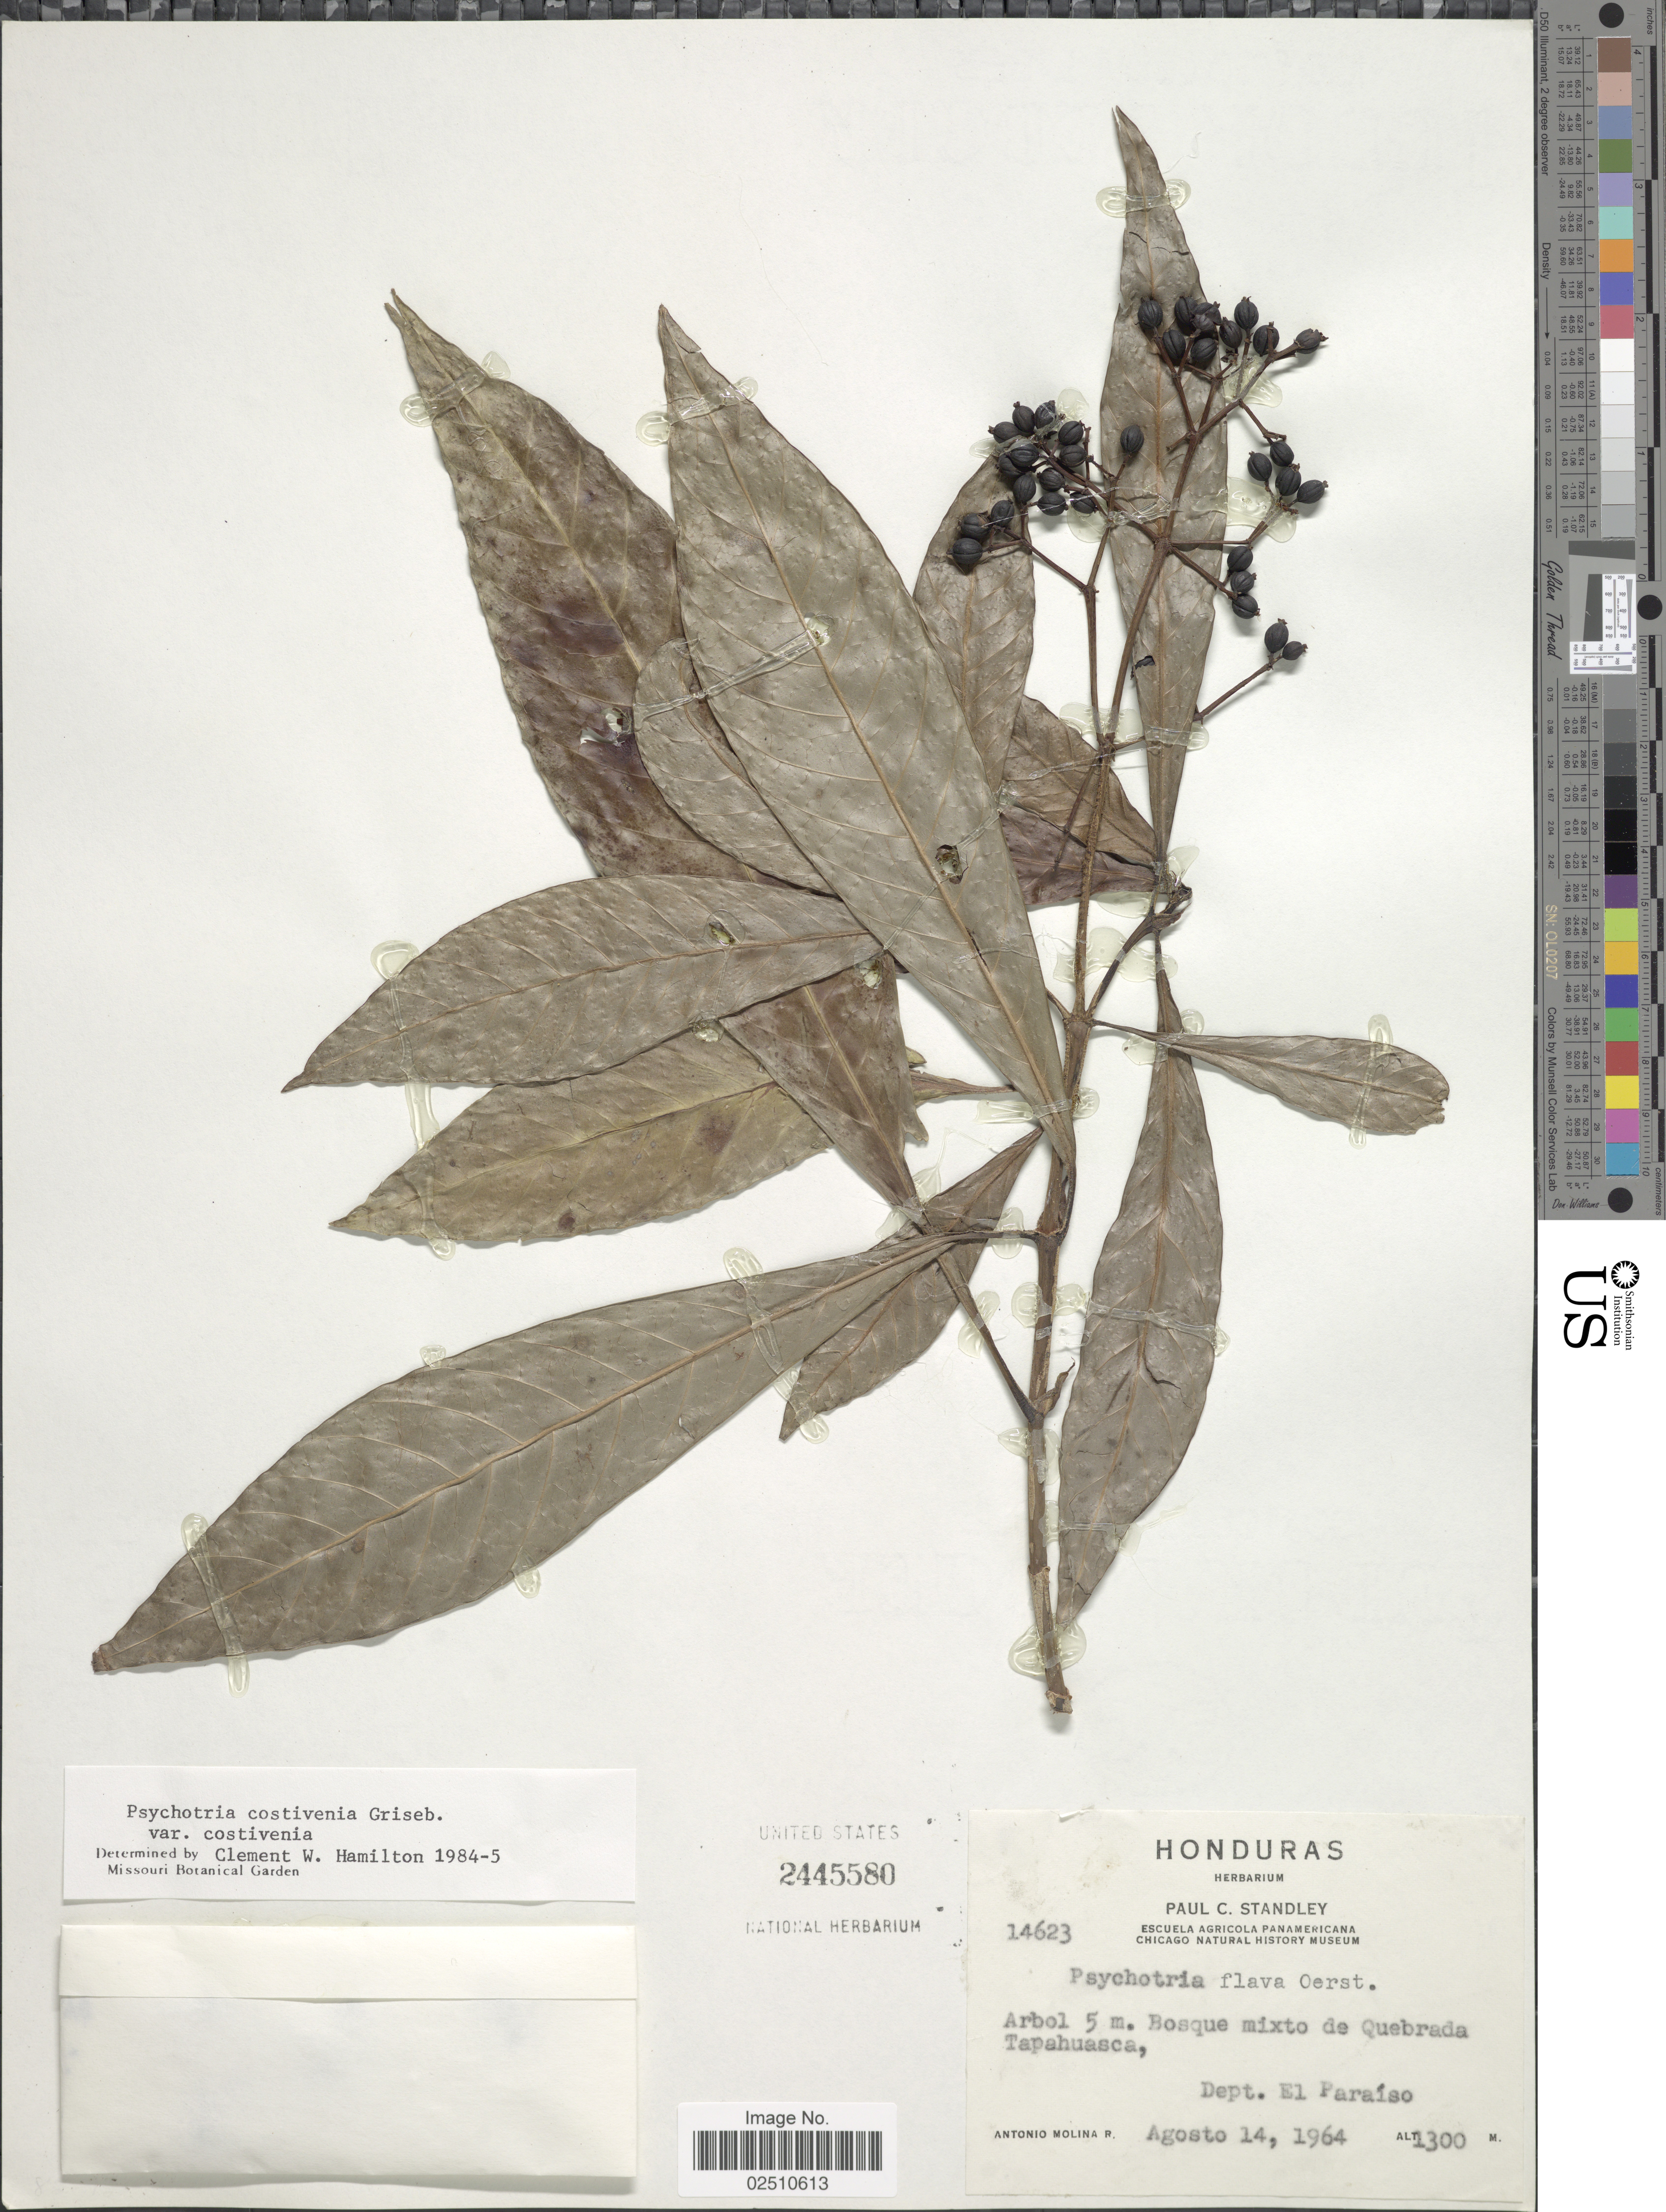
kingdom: Plantae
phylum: Tracheophyta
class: Magnoliopsida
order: Gentianales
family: Rubiaceae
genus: Psychotria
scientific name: Psychotria costivenia var. costivenia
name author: Griseb.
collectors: A. Molina R.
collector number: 14623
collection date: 1964-08-14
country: Honduras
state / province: El Paraíso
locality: Quebrada Tapahuasca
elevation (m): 1300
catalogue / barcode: US 2445580